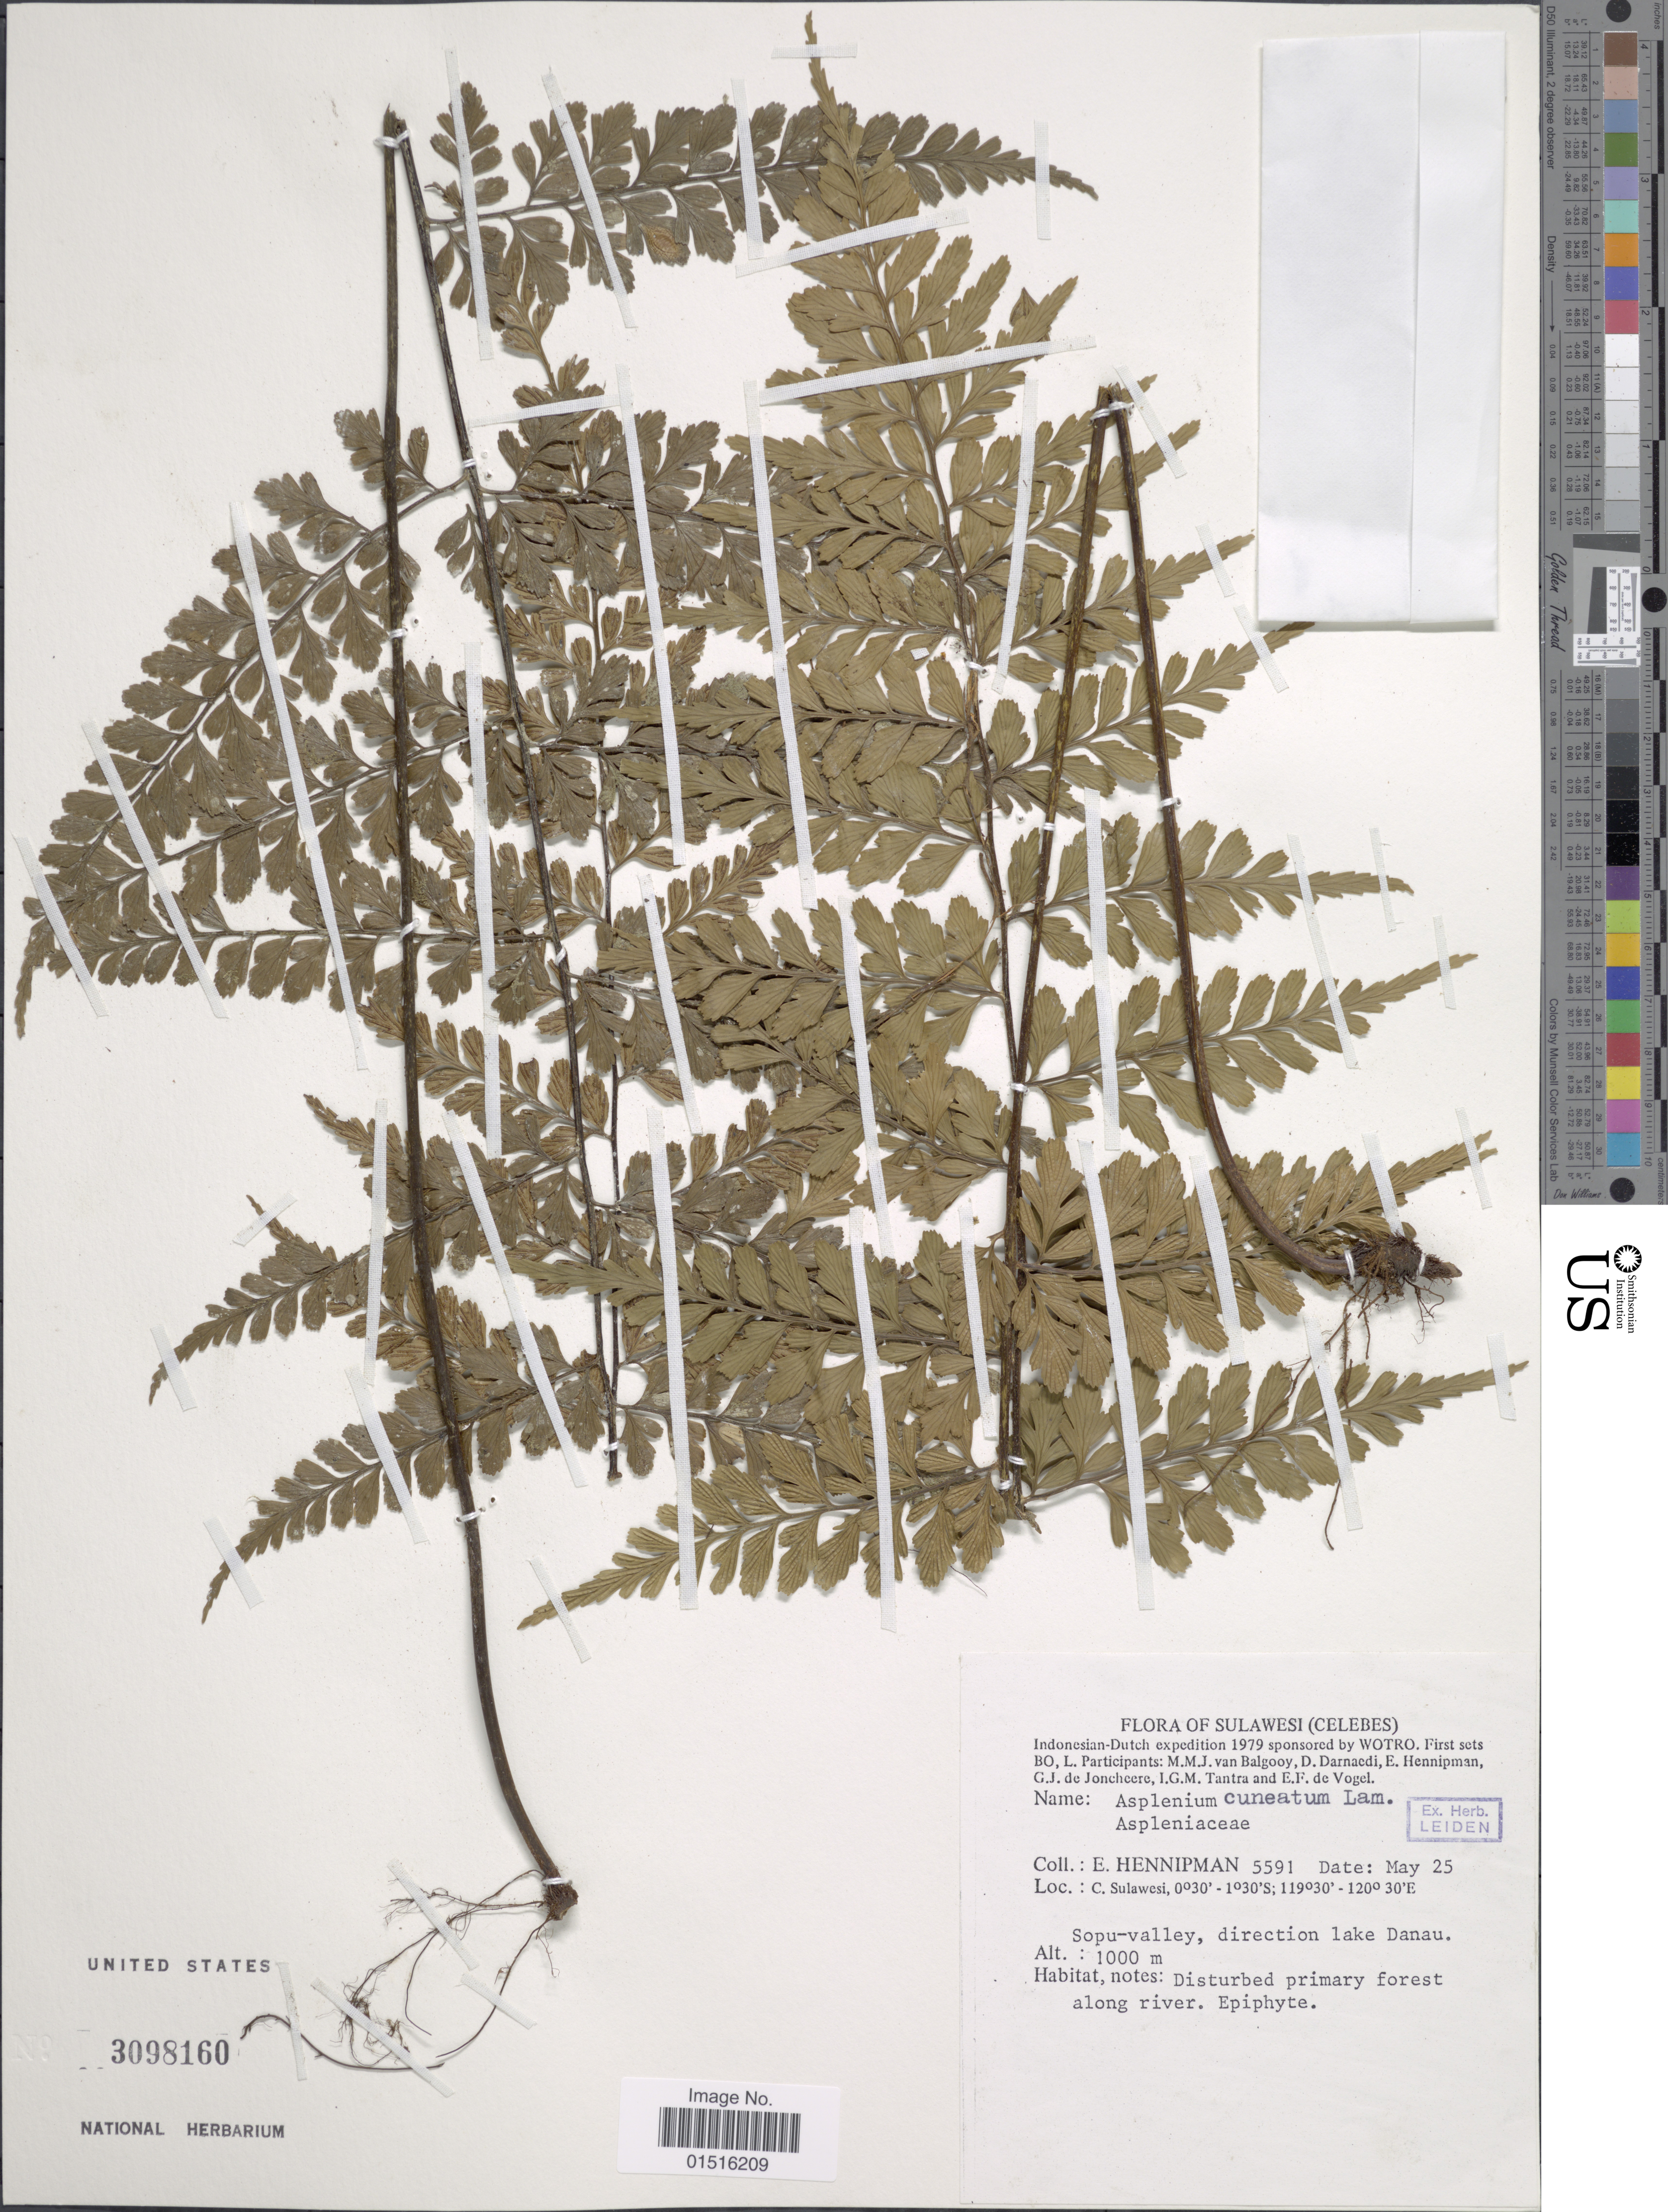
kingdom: Plantae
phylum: Tracheophyta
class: Polypodiopsida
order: Polypodiales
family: Aspleniaceae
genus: Asplenium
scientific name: Asplenium cuneatum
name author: Lam.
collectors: E. Hennipman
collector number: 5591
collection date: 1979-05-25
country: Indonesia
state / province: Sulawesi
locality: C. Sulawesi, Sopu- valley, direction lake Danau. Celebes.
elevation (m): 1000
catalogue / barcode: US 3098160